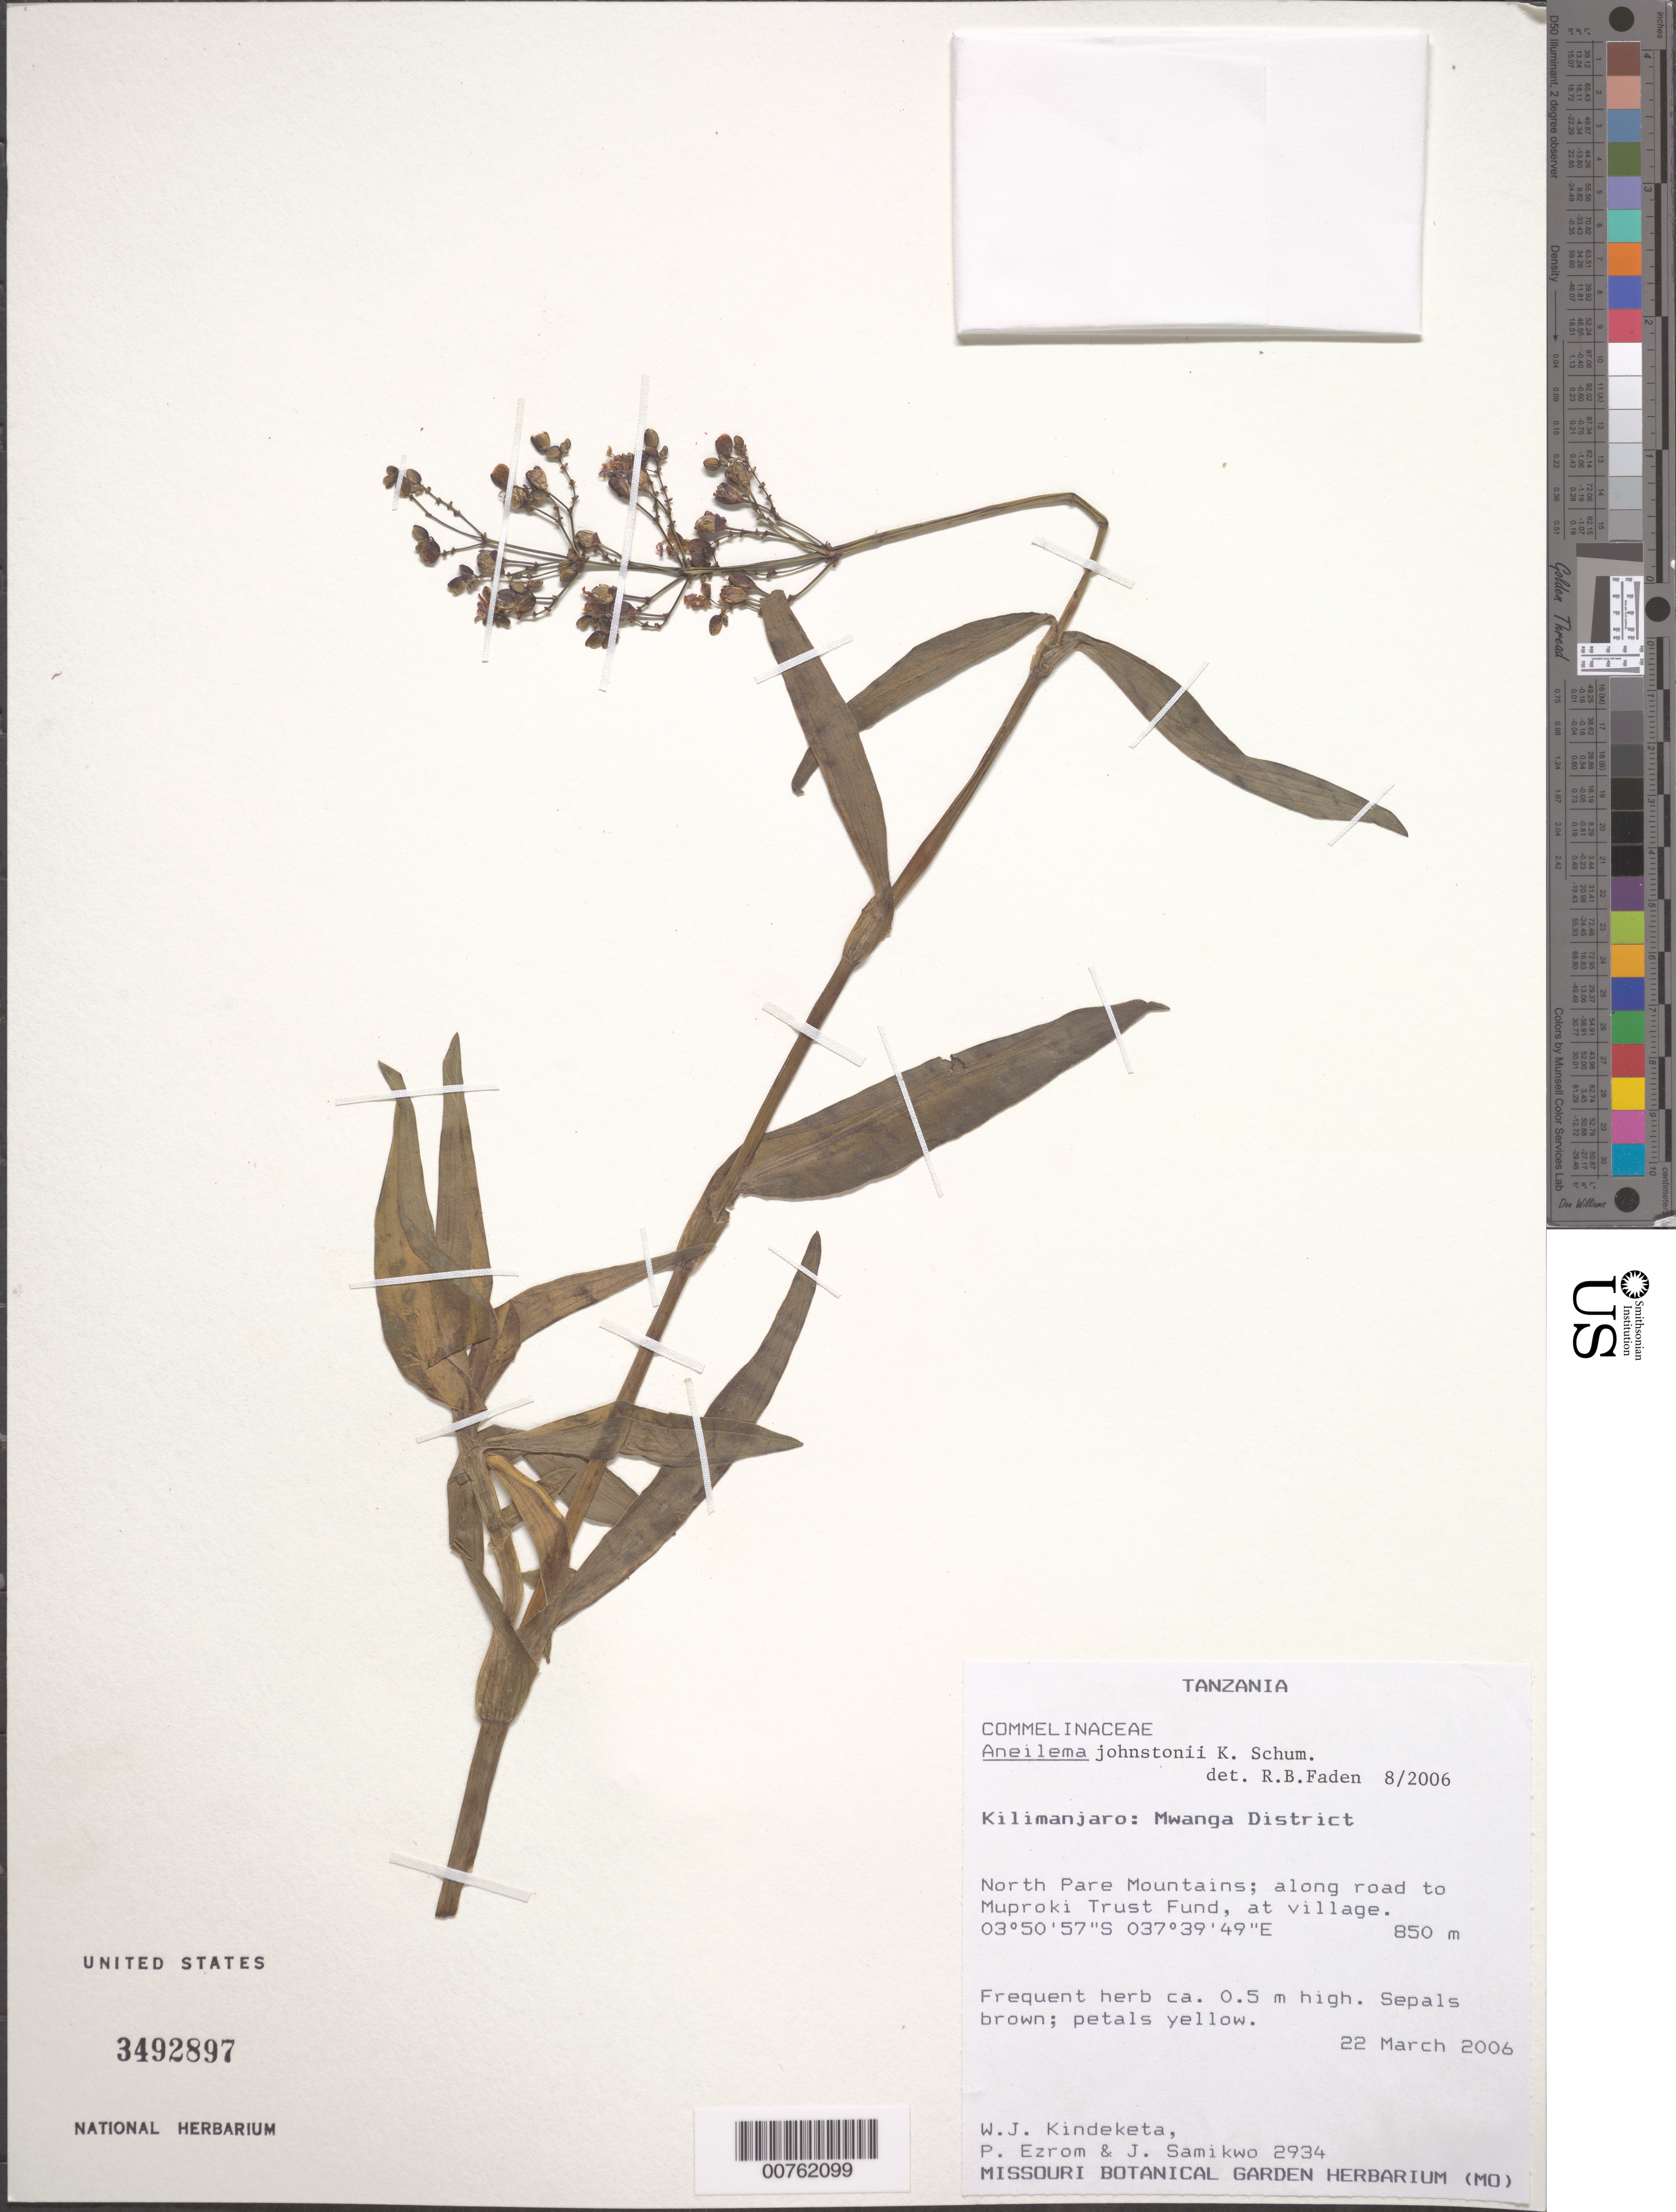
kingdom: Plantae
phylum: Tracheophyta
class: Liliopsida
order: Commelinales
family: Commelinaceae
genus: Aneilema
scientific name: Aneilema johnstonii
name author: K. Schum.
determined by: Faden, Robert B., (US), Smithsonian Institution - National Museum of Natural History (UNITED STATES)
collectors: W. J. Kindeketa et al.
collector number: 2934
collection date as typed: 22 Mar 2006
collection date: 2006-03-22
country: Tanzania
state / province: Kilimanjaro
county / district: Mwanga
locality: North Pare Mountains; along road to Muproki Trust Fund, at village.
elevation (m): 850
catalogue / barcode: US 3492897